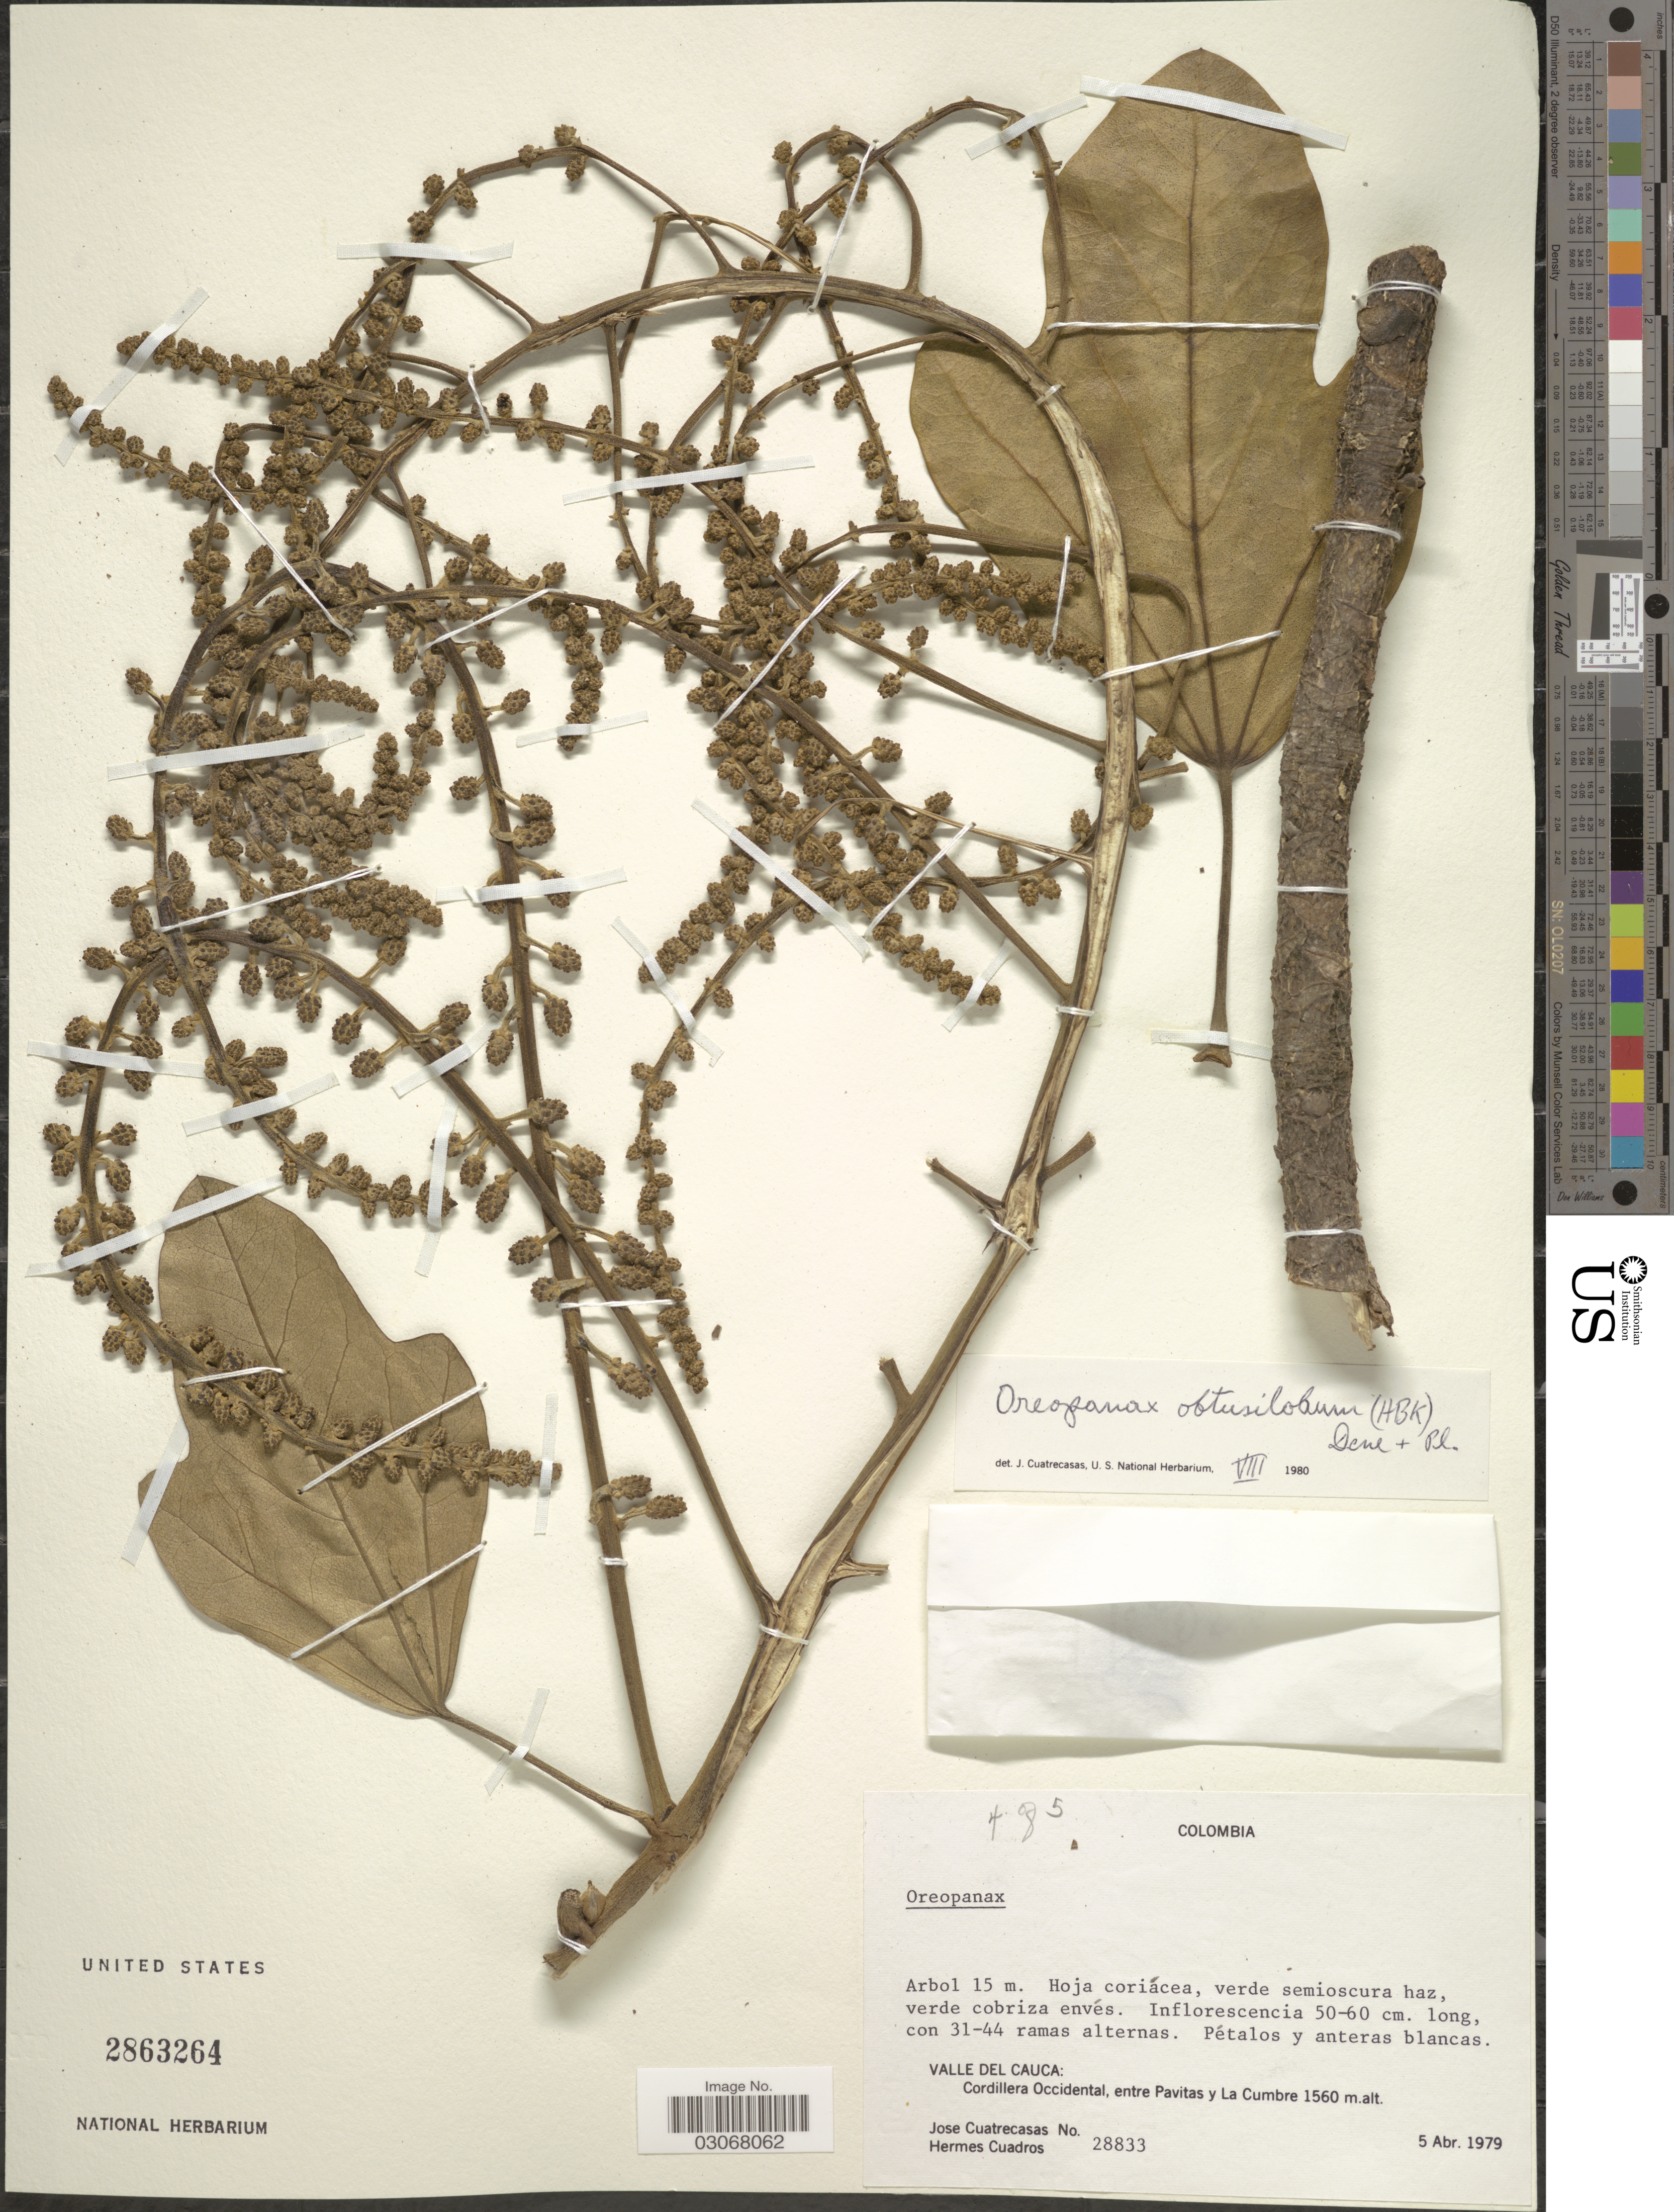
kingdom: Plantae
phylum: Tracheophyta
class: Magnoliopsida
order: Apiales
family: Araliaceae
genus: Oreopanax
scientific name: Oreopanax obtusilobus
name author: (Willd. ex Schult.) Decne. & Planch.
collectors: J. Cuatrecasas & H. Cuadros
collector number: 28833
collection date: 1979-04-05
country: Colombia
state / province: Valle del Cauca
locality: Valle del Cauca: Cordillera Occidental, entre Pavitas y La Cumbre.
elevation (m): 1560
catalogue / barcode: US 2863264